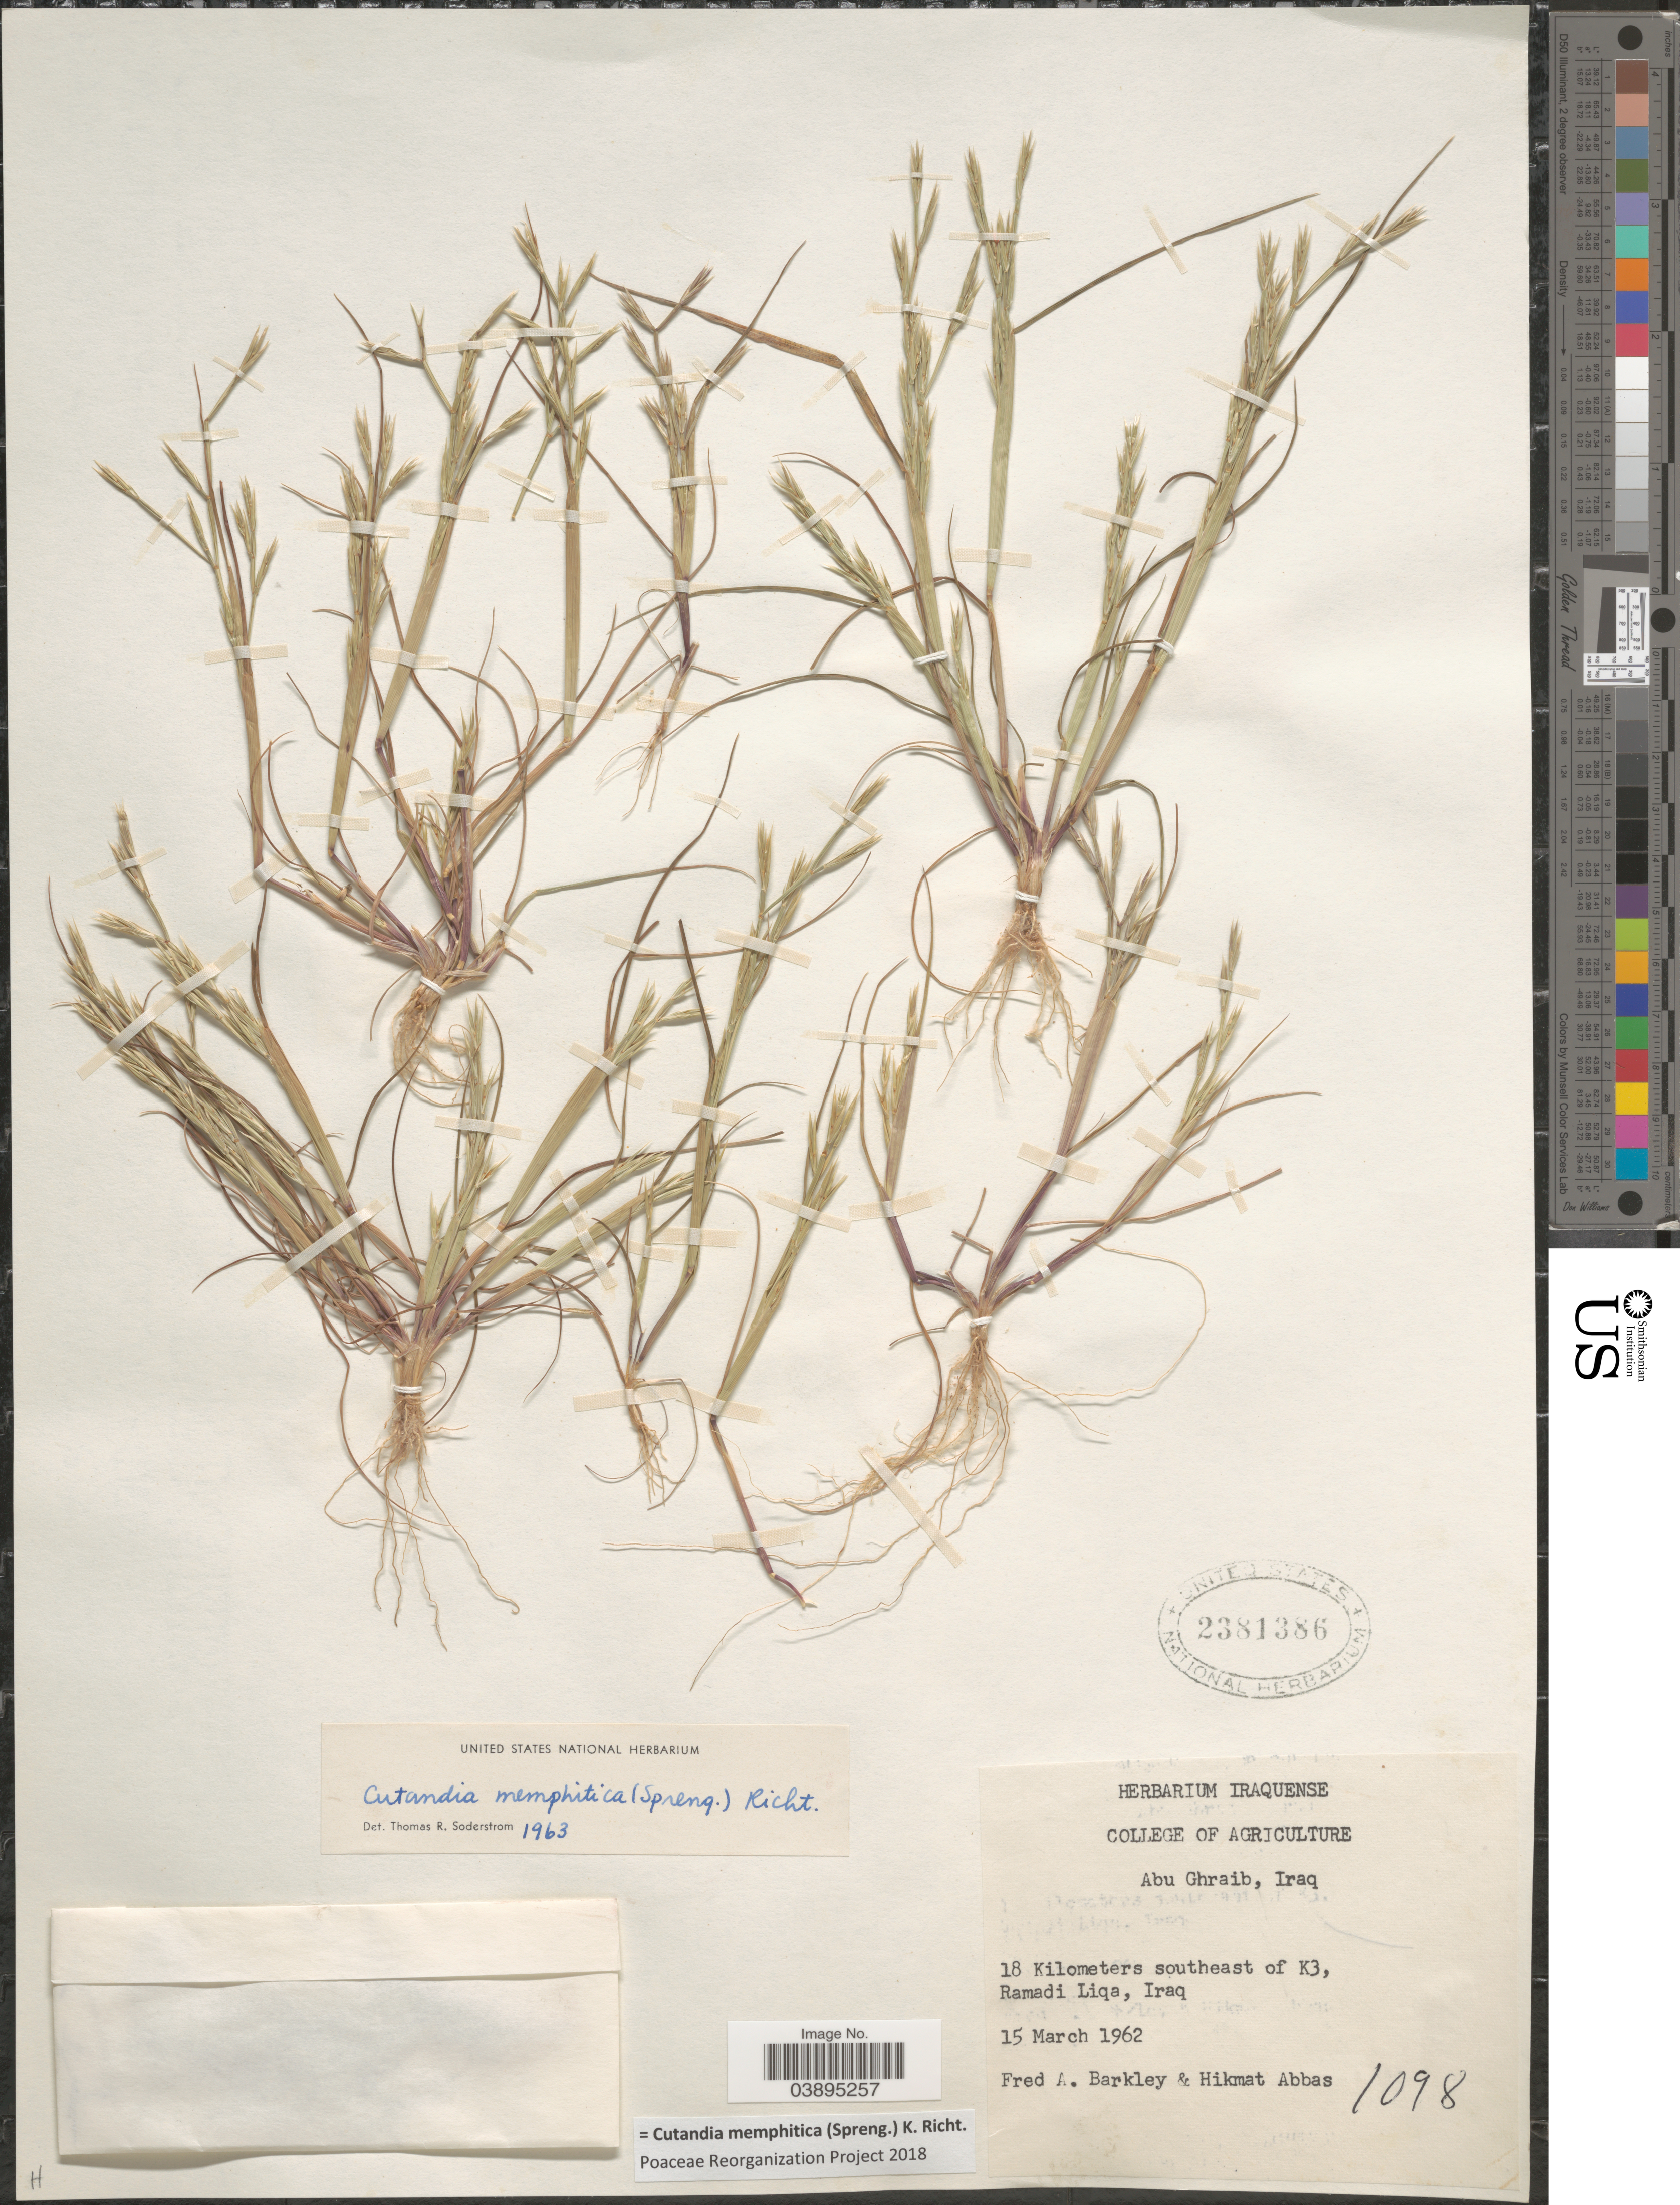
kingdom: Plantae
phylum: Tracheophyta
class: Liliopsida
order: Poales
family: Poaceae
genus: Cutandia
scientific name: Cutandia memphitica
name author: (Spreng.) K. Richt.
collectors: F. A. Barkley & H. Abbas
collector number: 1098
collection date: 1962-03-15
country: Iraq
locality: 18 Kilometers southeast of K3, Ramadi Liqa.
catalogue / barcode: US 2381386